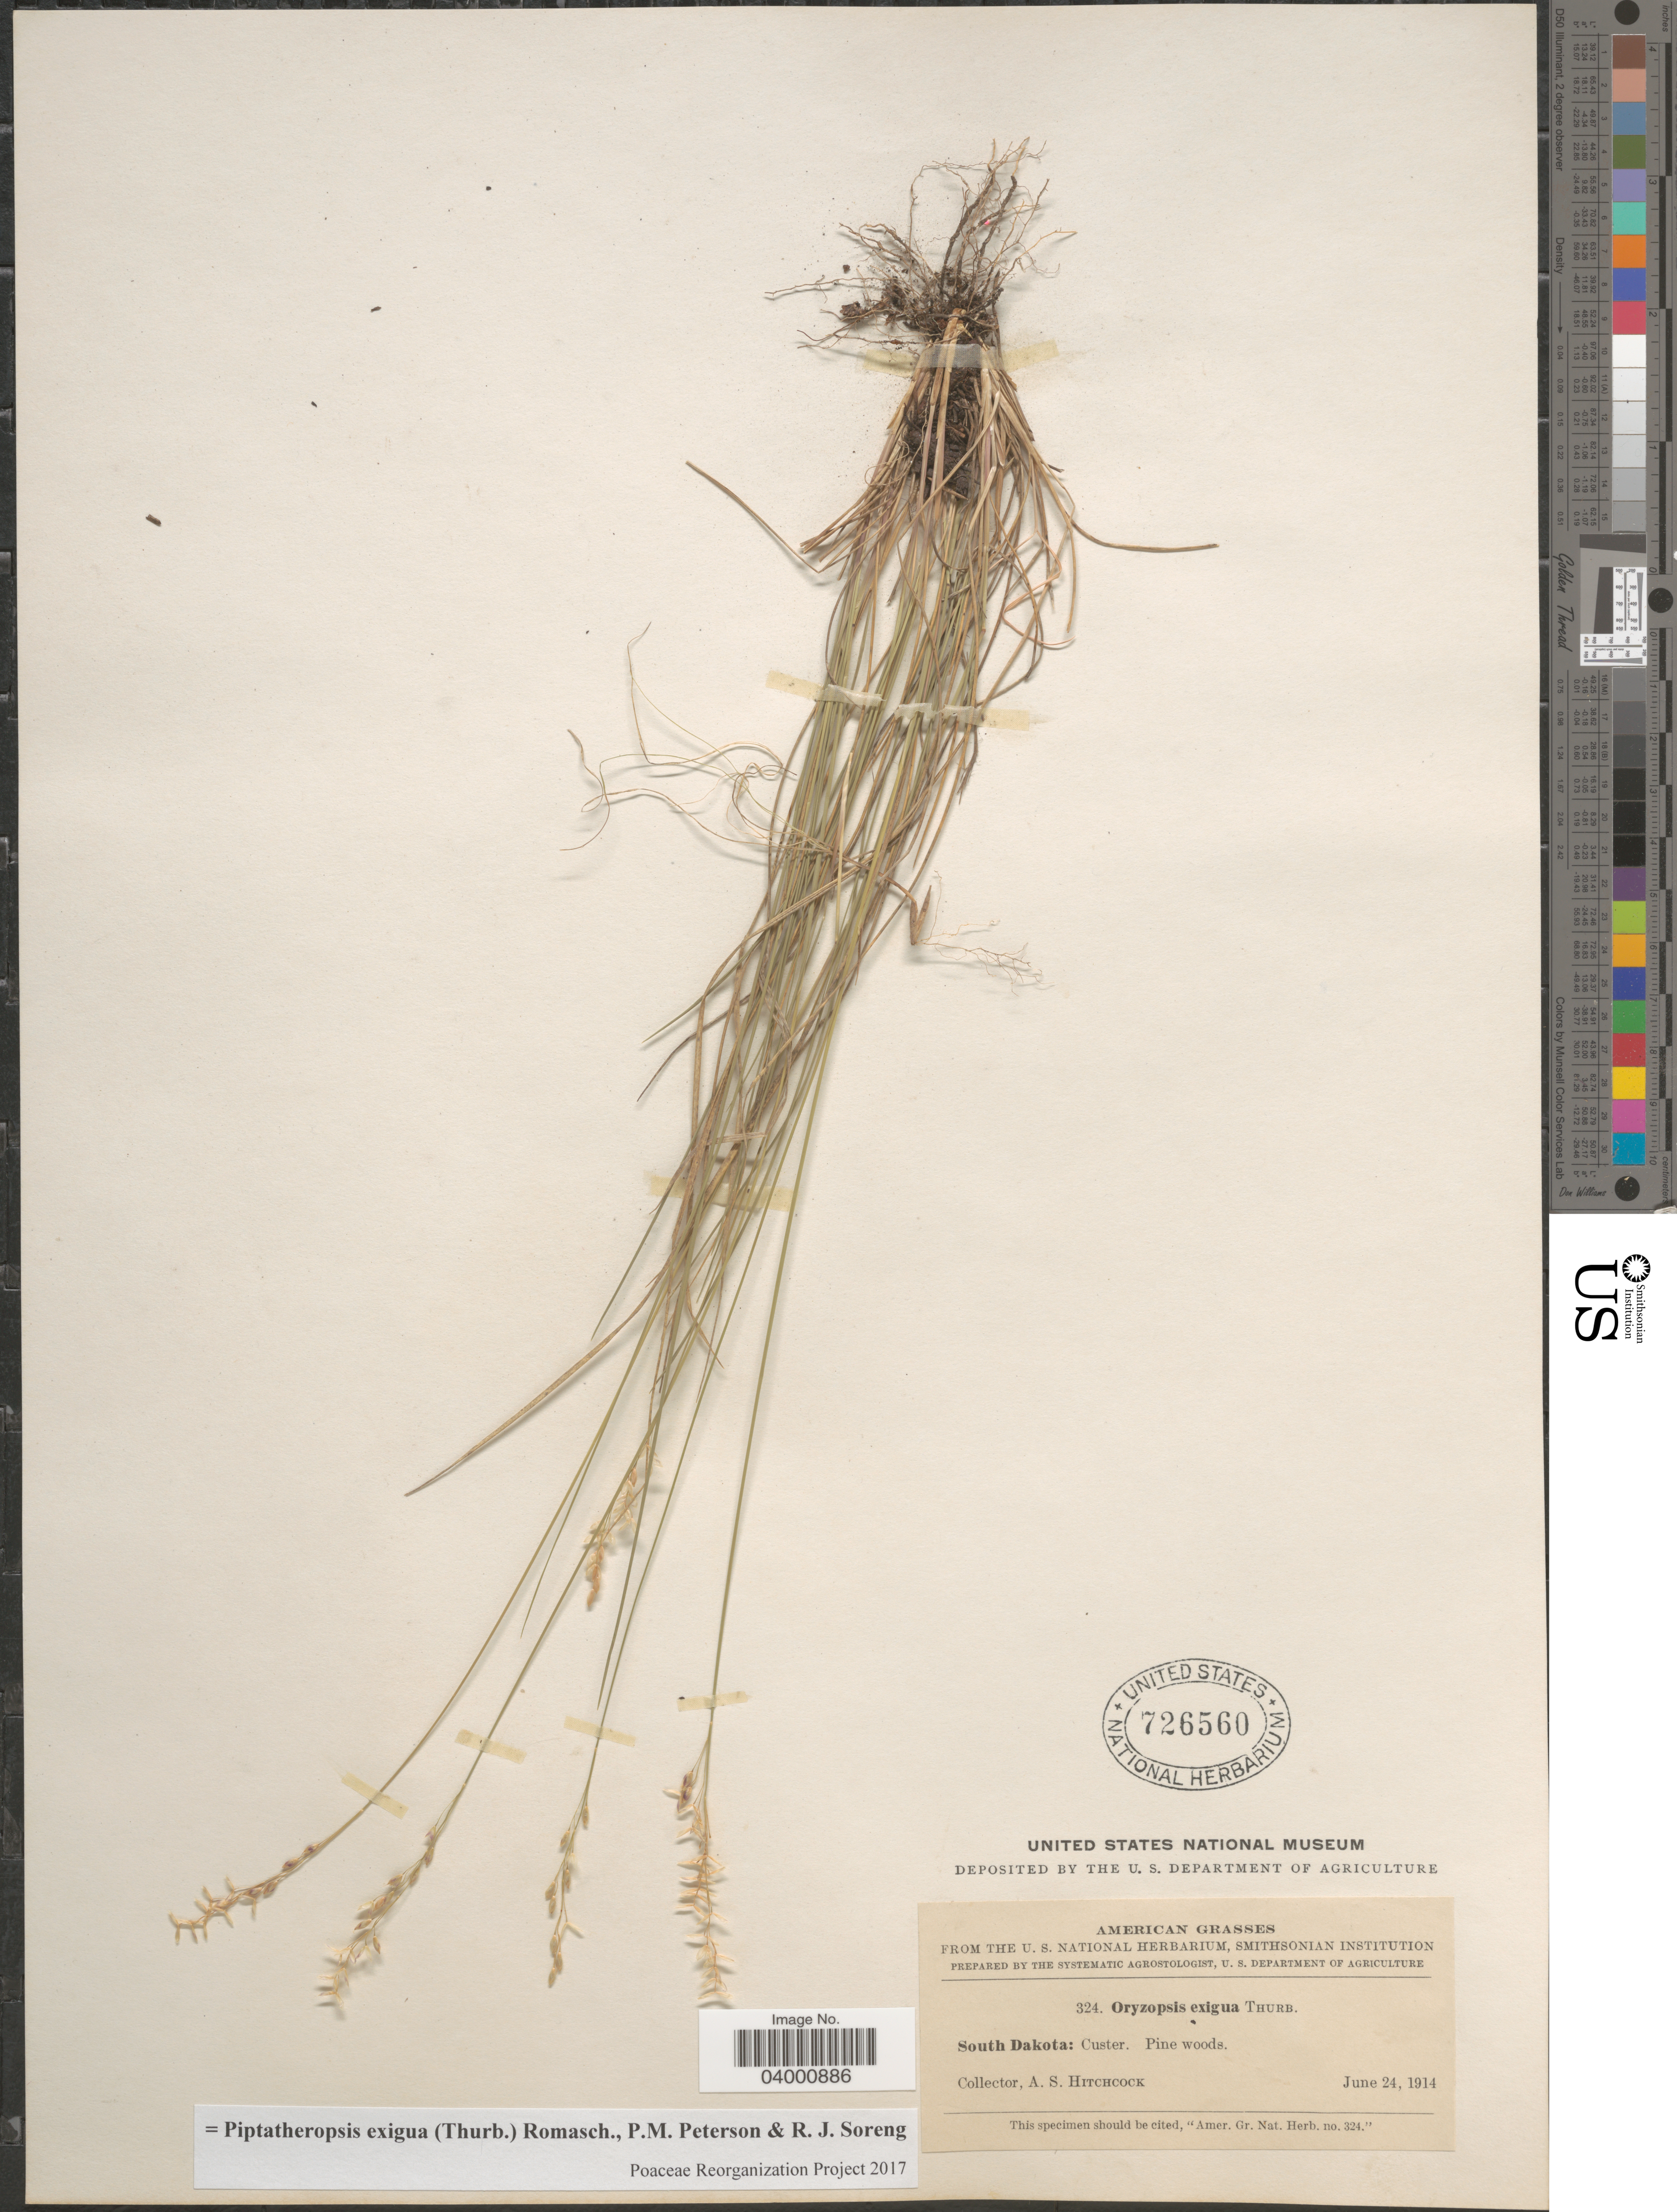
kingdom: Plantae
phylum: Tracheophyta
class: Liliopsida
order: Poales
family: Poaceae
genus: Piptatheropsis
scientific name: Piptatheropsis exigua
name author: (Thurb.) Romasch. et al.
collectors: A. S. Hitchcock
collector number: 324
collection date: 1914-06-24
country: United States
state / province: South Dakota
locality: Custer.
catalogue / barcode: US 726560